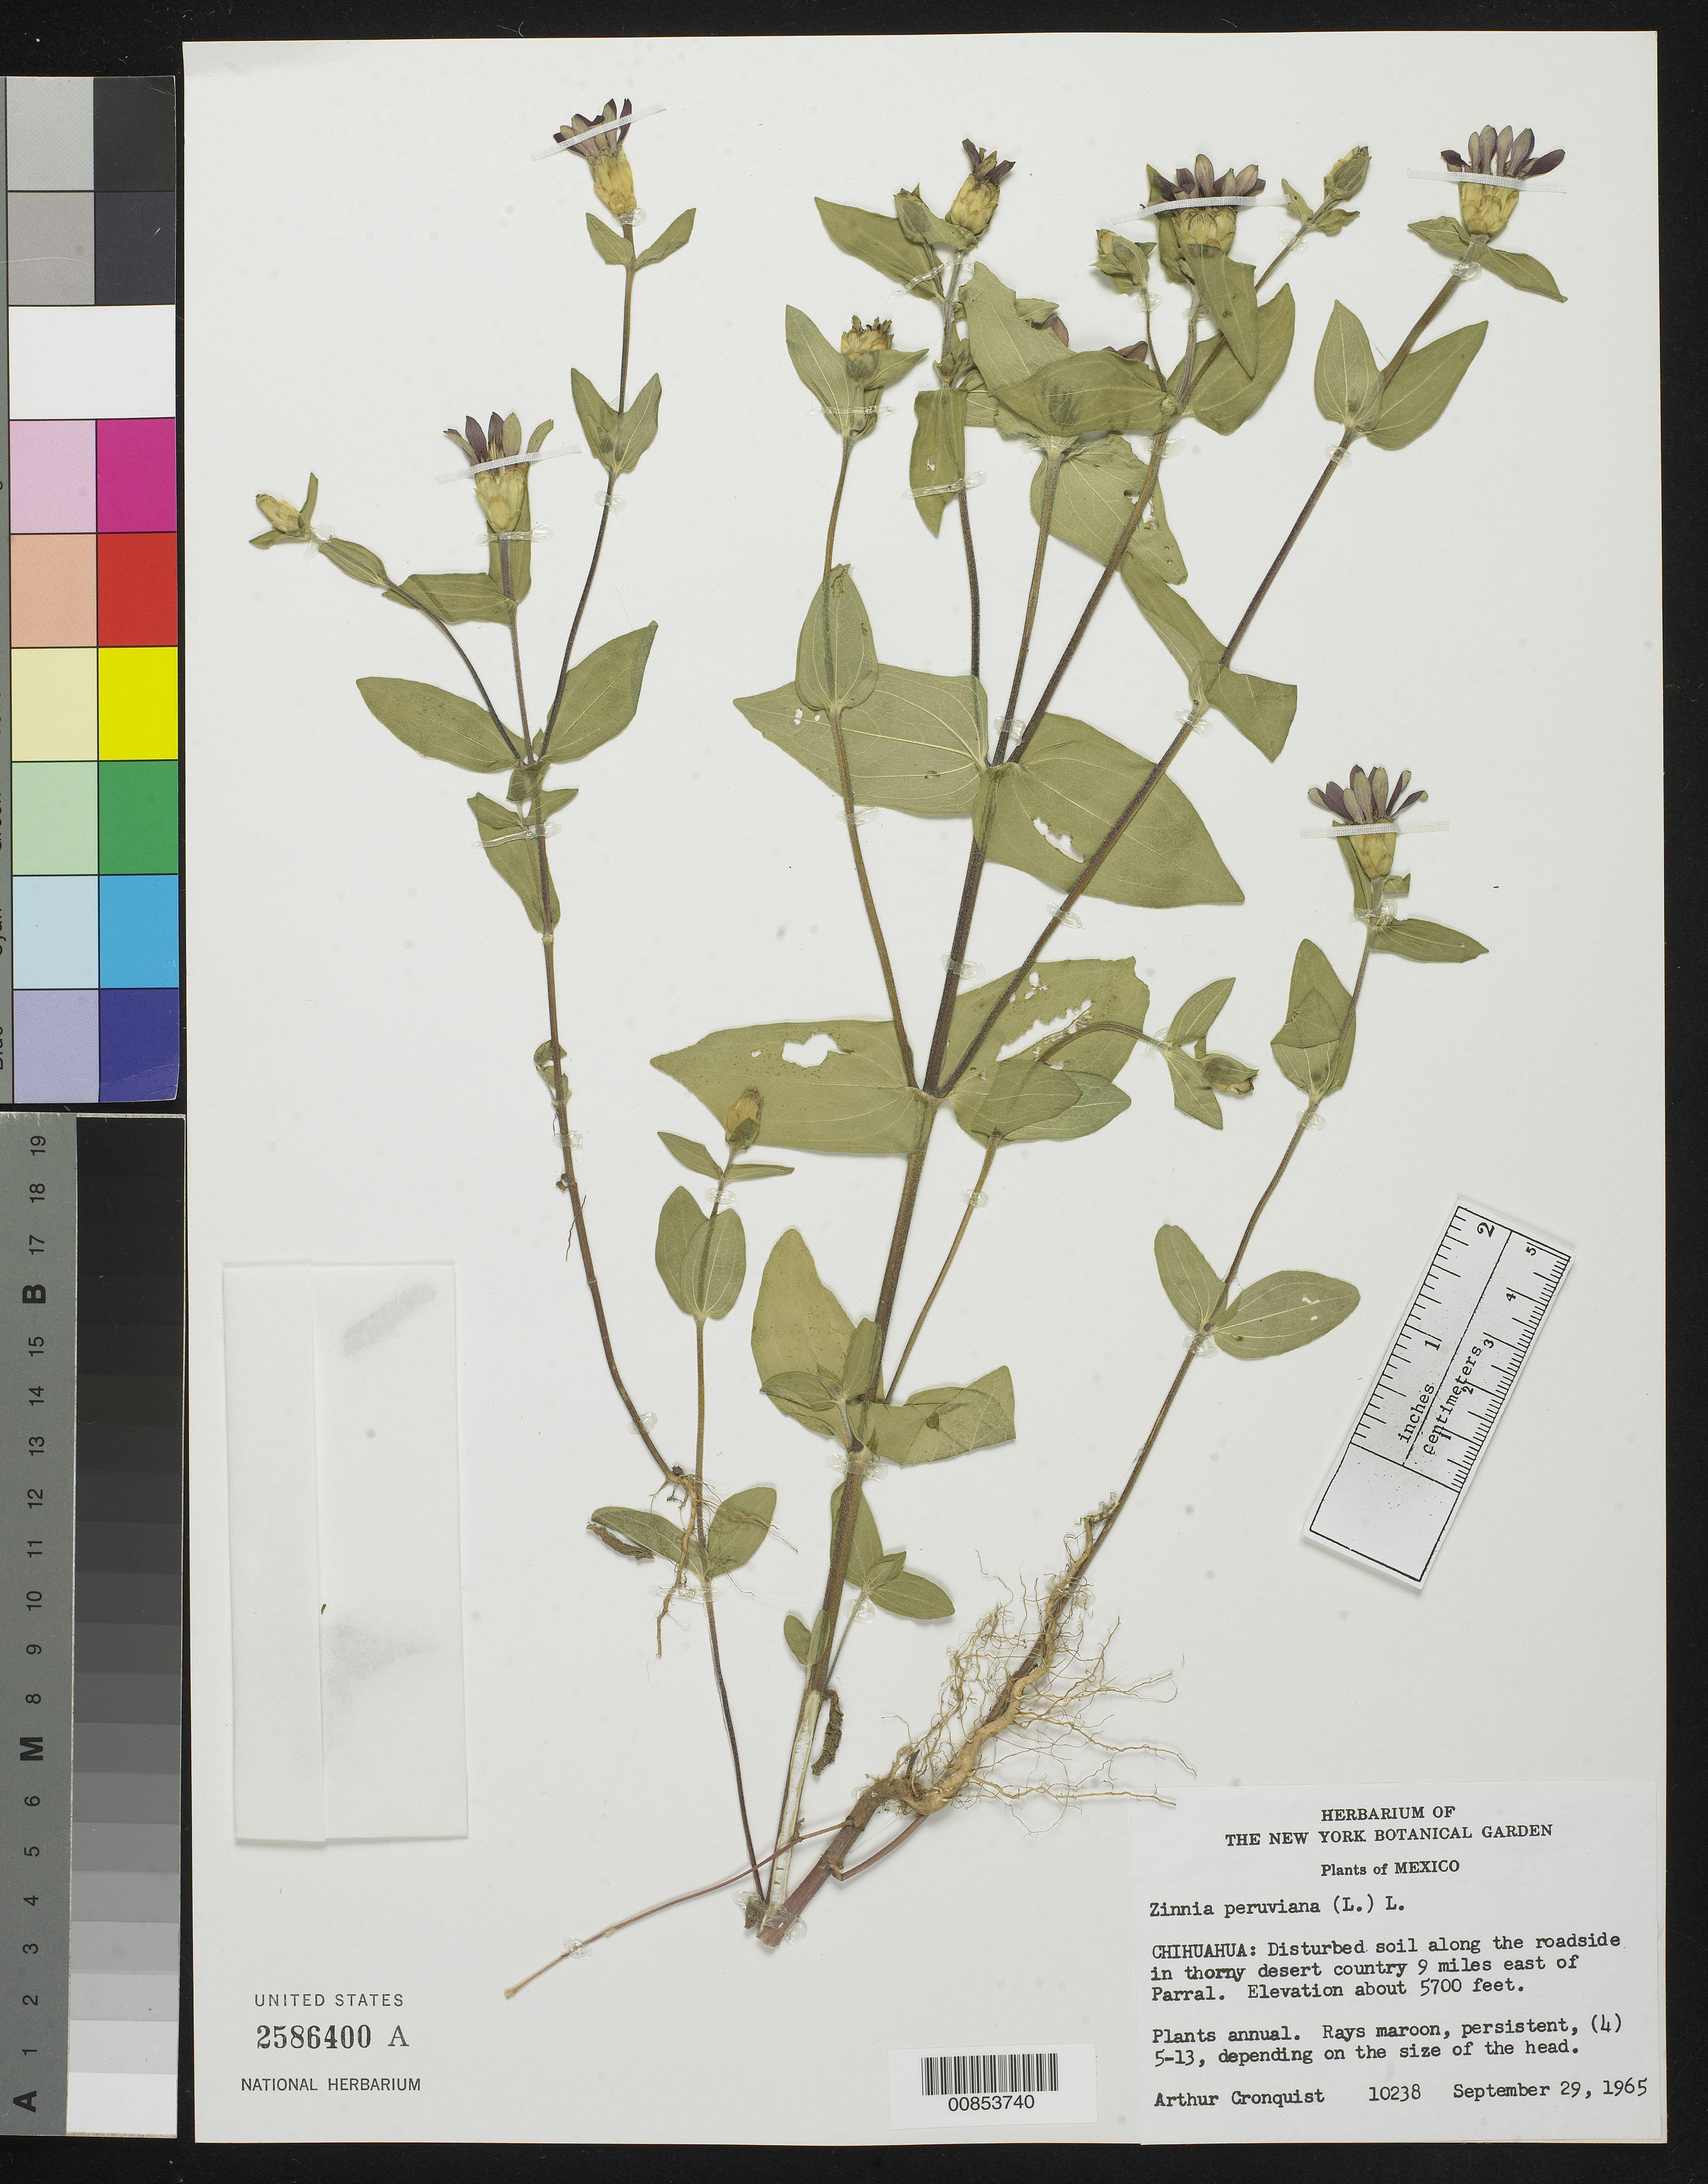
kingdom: Plantae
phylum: Tracheophyta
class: Magnoliopsida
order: Asterales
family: Asteraceae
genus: Zinnia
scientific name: Zinnia peruviana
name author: (L.) L.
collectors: A. J. Cronquist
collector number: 10238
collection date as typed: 29 Sep 1965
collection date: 1965-09-29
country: Mexico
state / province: Chihuahua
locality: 9 miles east of Parral.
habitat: Disturbed soil along the roadside in thorny desert country.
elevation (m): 1737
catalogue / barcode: US 2586400A